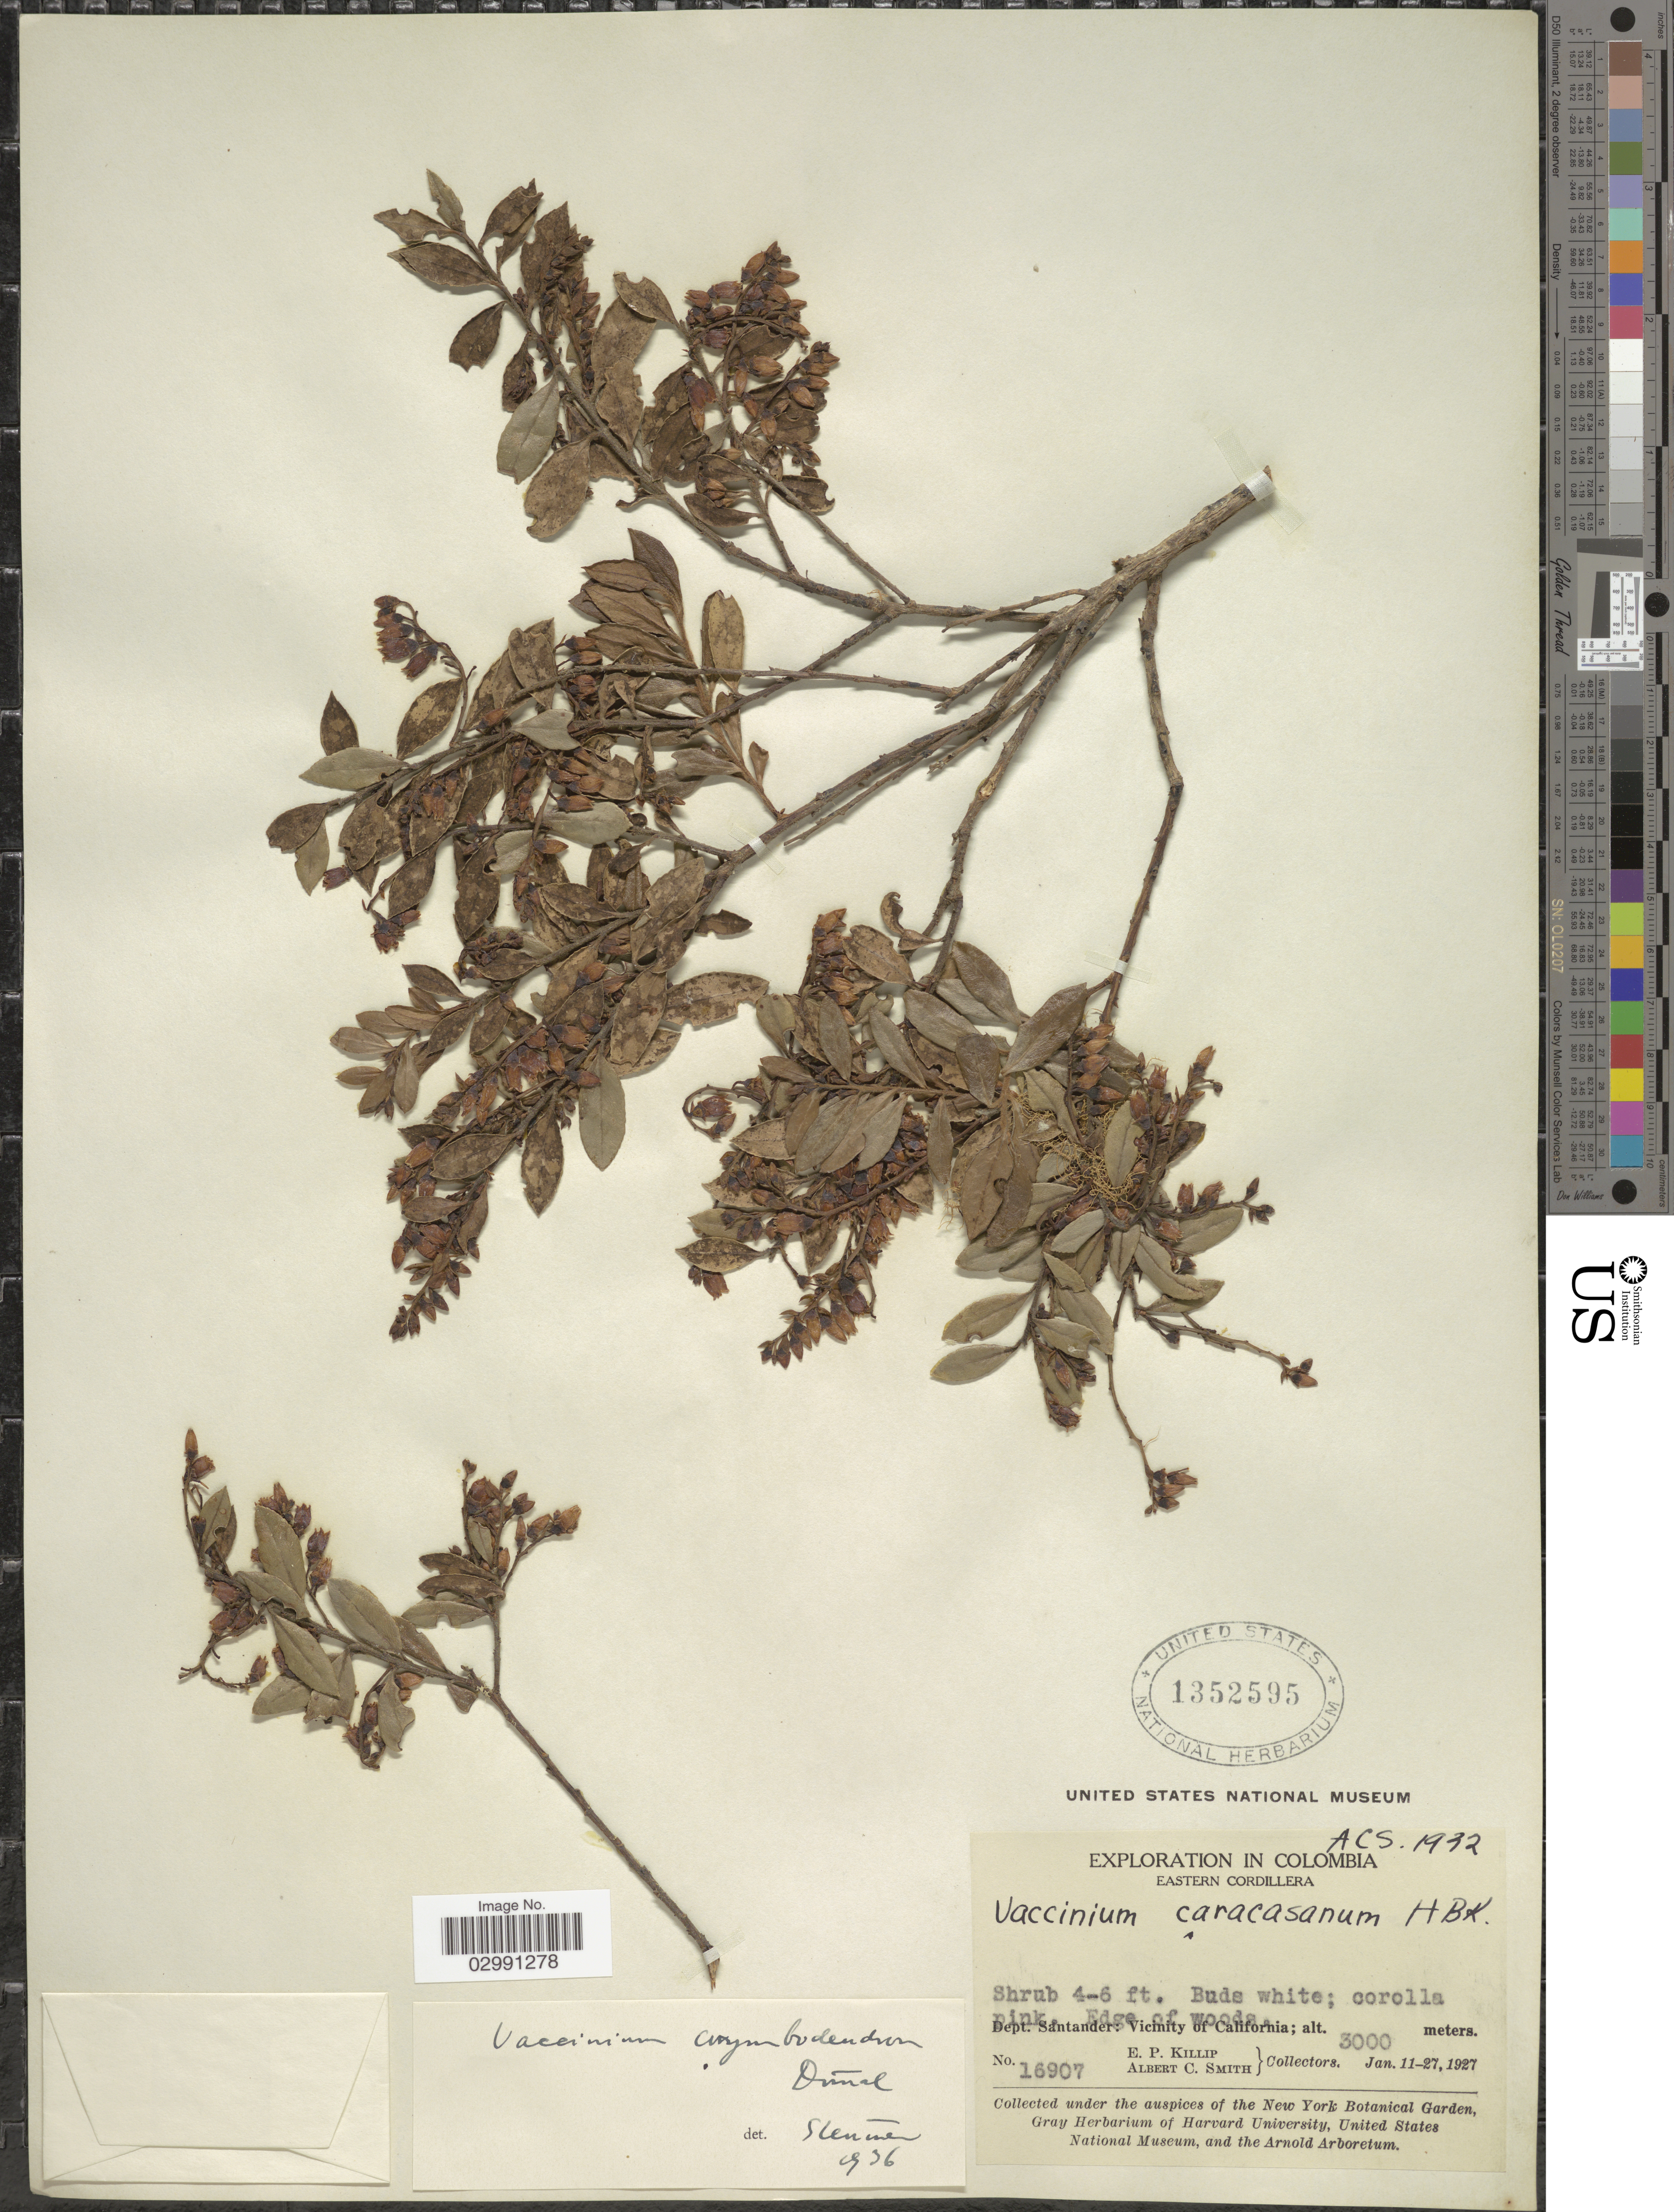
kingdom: Plantae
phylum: Tracheophyta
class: Magnoliopsida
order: Ericales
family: Ericaceae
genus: Vaccinium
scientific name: Vaccinium corymbodendron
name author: Dunal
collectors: E. P. Killip & A. C. Smith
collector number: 16907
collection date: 1927-01-11/1927-01-27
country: Colombia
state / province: Santander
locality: Eastern Cordillera. Edge of woods. Dept. Santander: Vicinity of California.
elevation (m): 3000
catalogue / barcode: US 1352595